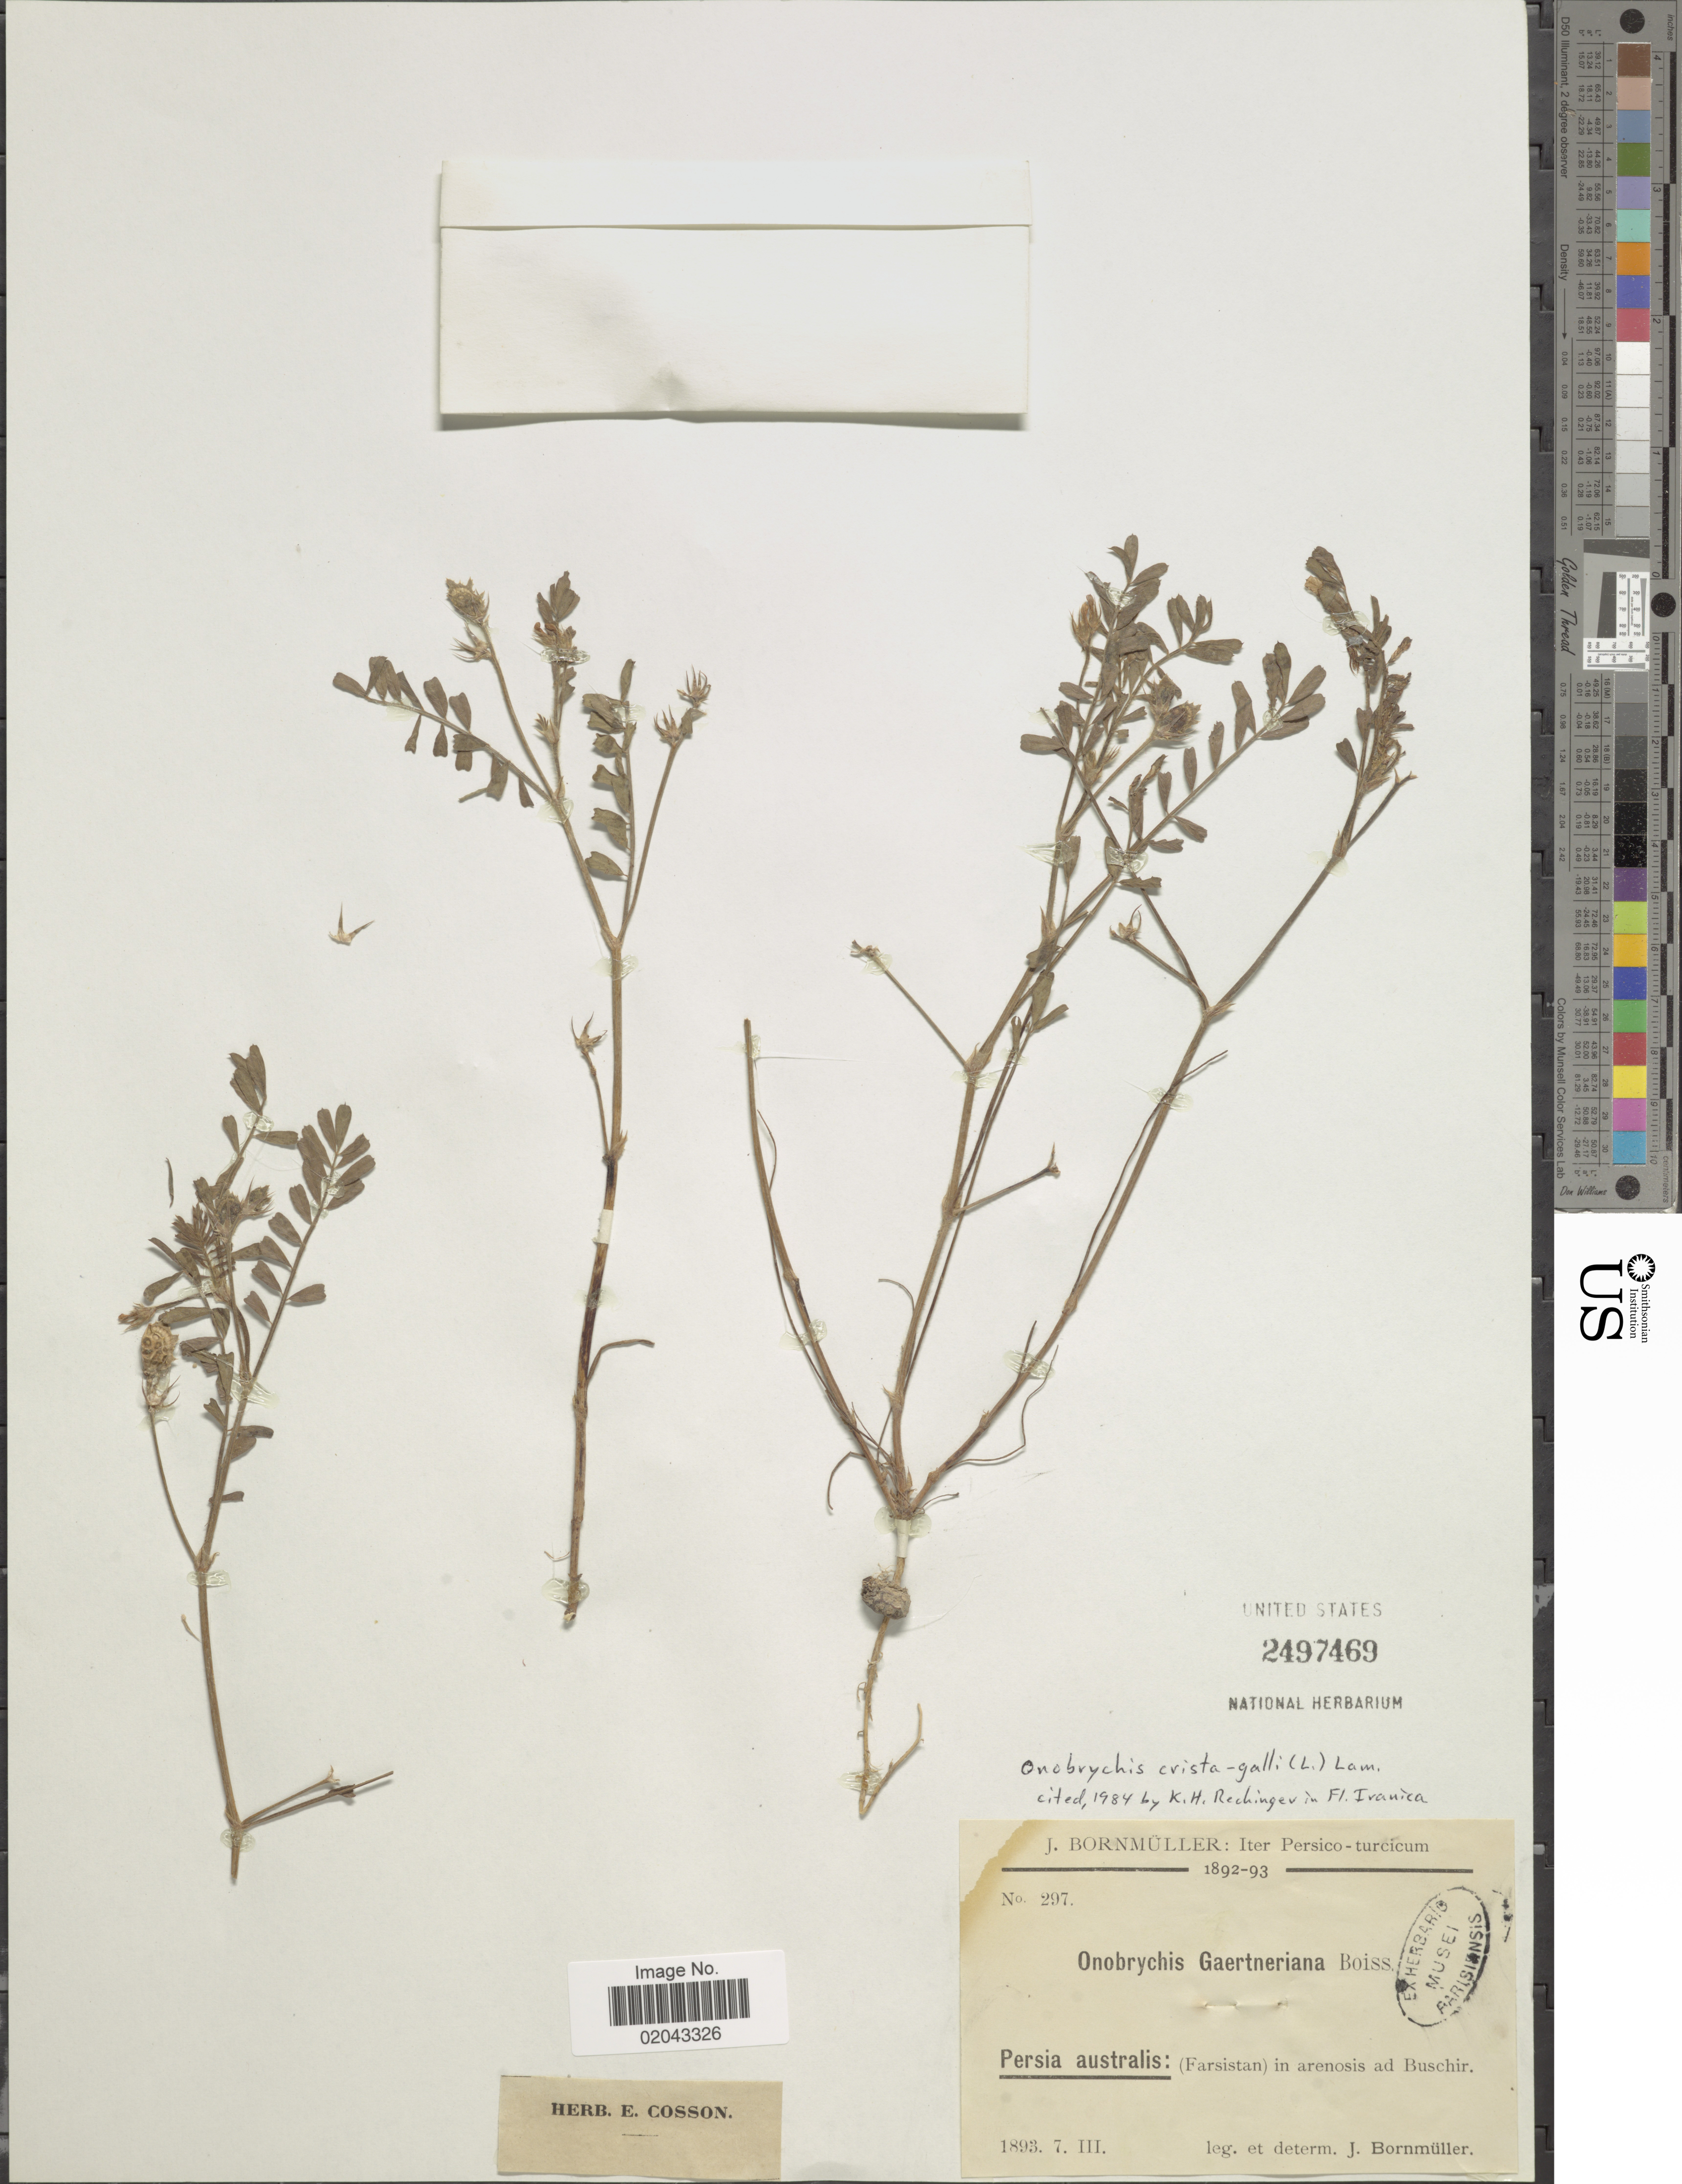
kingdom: Plantae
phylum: Tracheophyta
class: Magnoliopsida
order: Fabales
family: Fabaceae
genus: Onobrychis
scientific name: Onobrychis crista-galli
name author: (L.) Lam.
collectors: J. Bornmüller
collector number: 297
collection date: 1893-03-07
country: Iran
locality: Persia australis: (Farsistan) in arenosis ad Buschir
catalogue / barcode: US 2497469